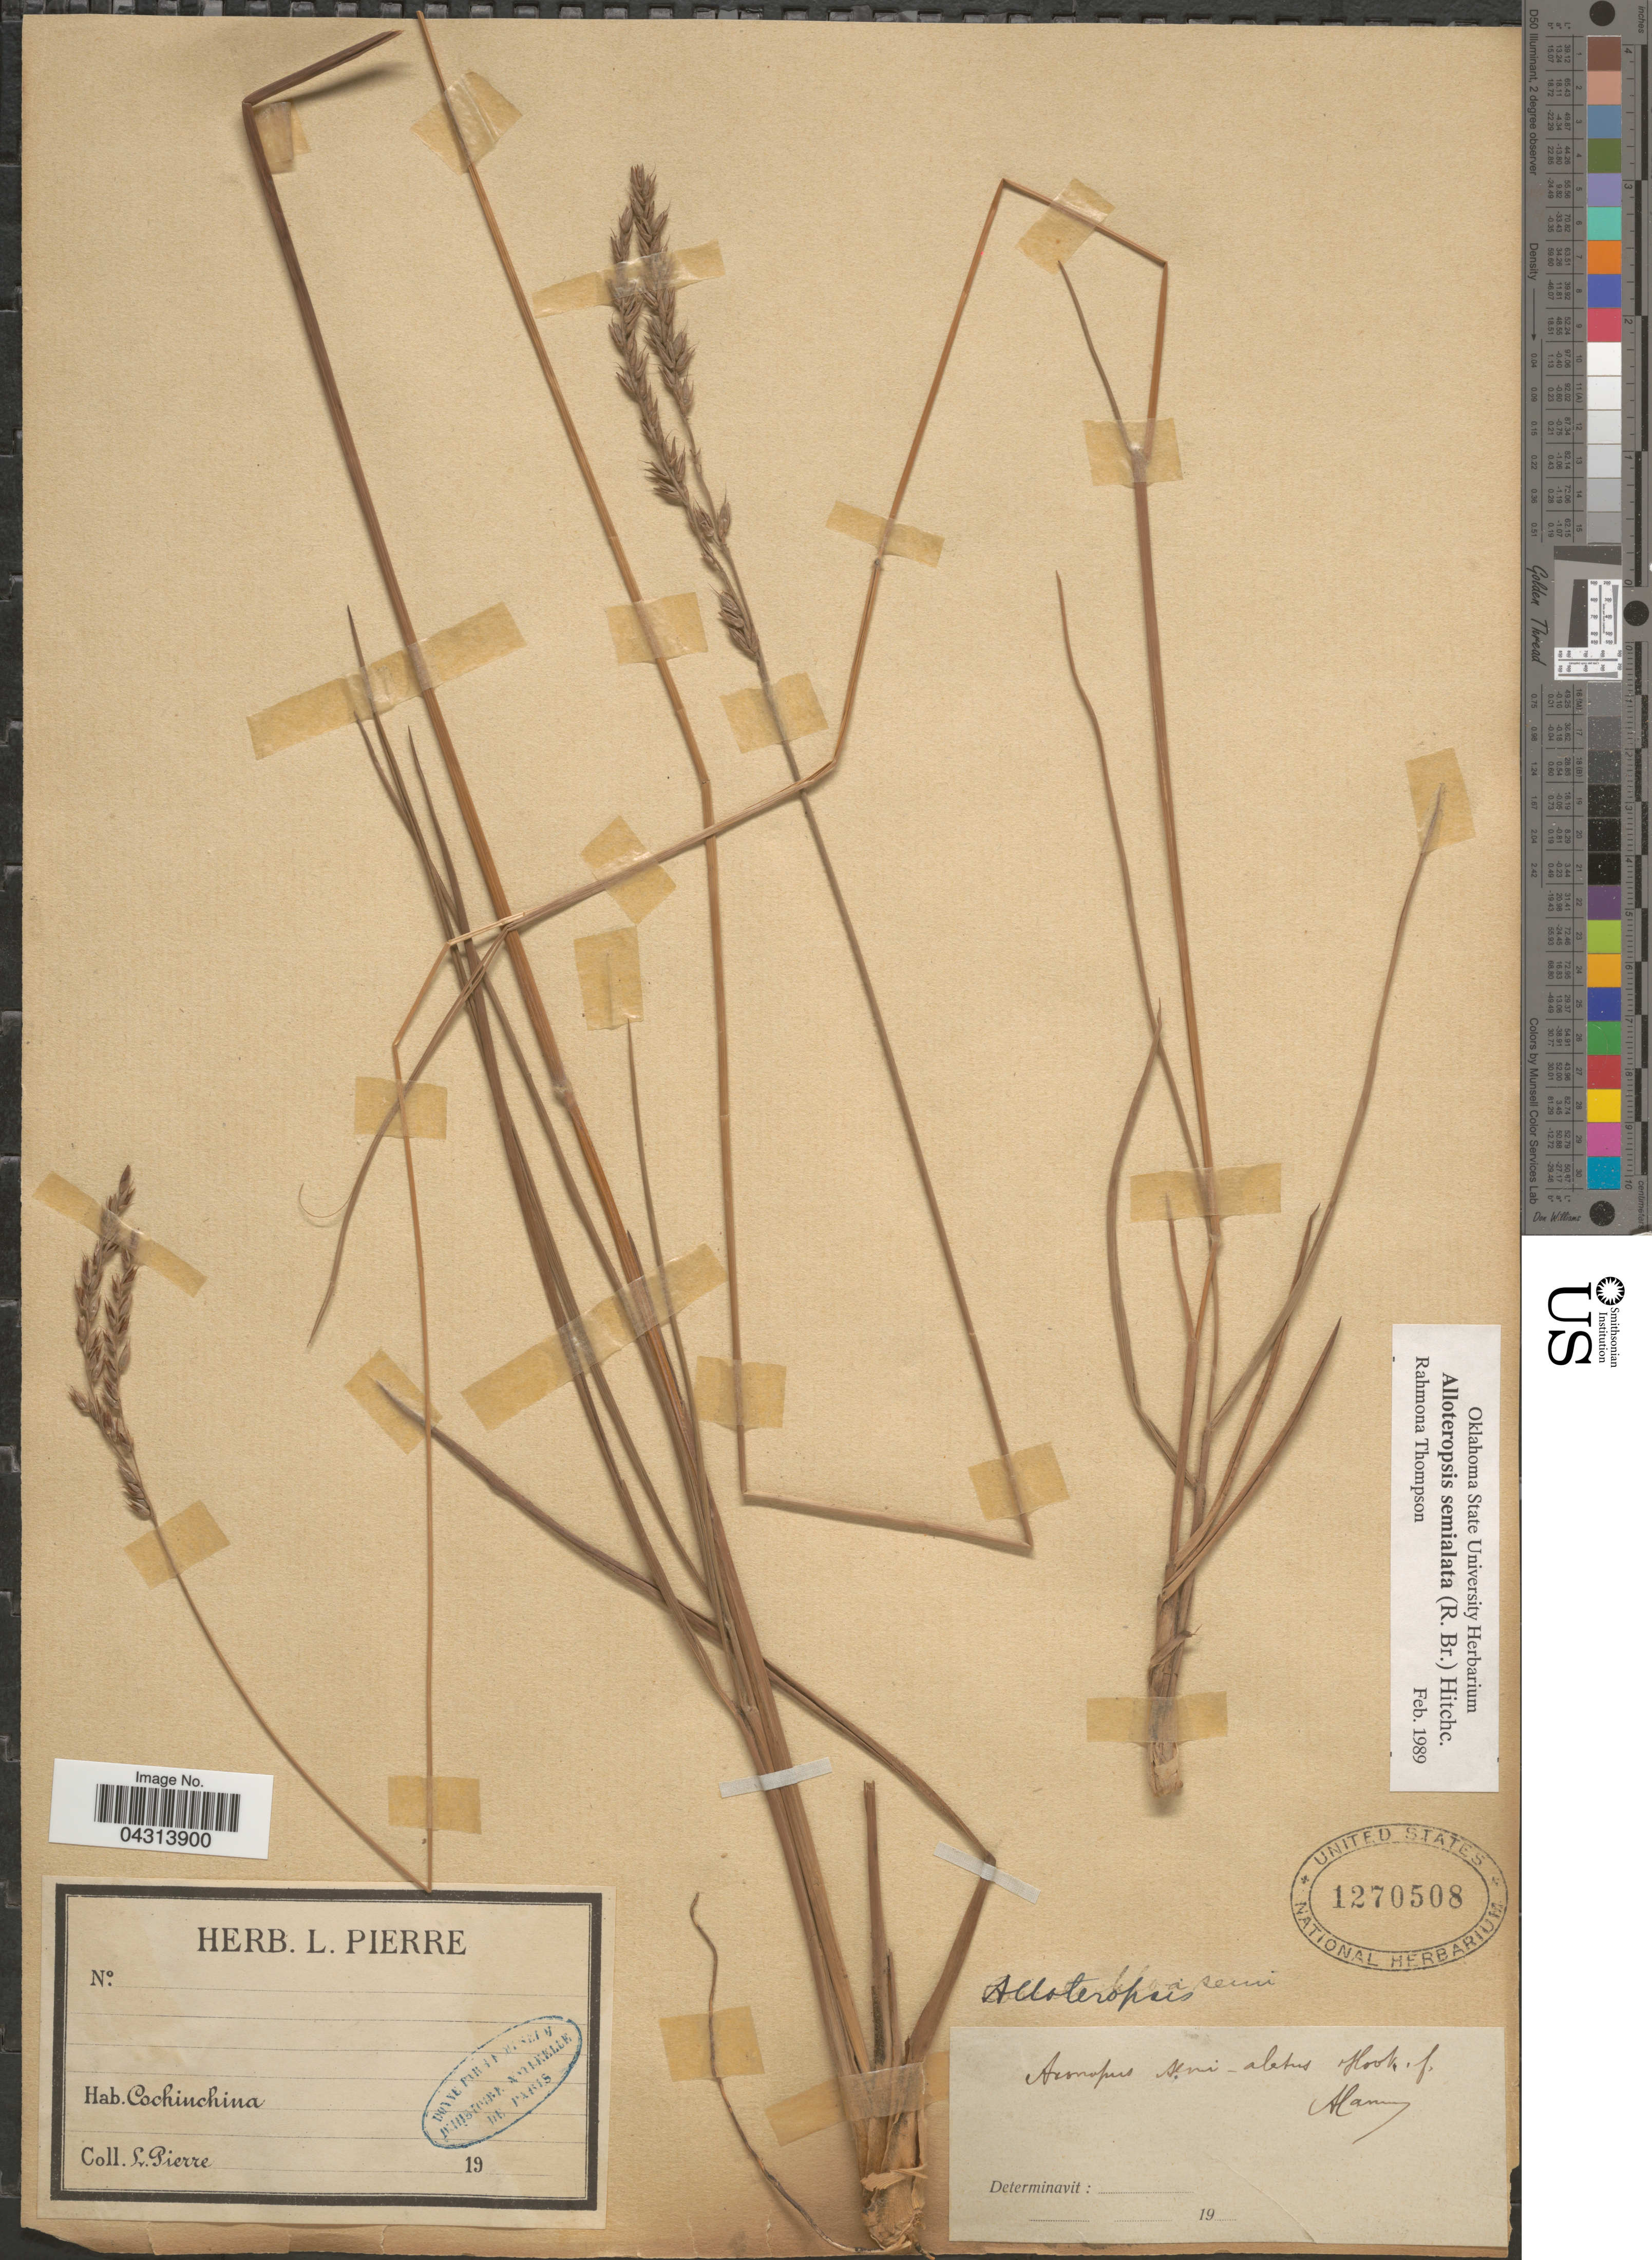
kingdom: Plantae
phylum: Tracheophyta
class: Liliopsida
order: Poales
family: Poaceae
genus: Alloteropsis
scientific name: Alloteropsis semialata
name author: (R. Br.) Hitchc.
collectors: L. Pierre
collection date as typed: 19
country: Vietnam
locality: Cochinchina.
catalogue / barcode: US 1270508